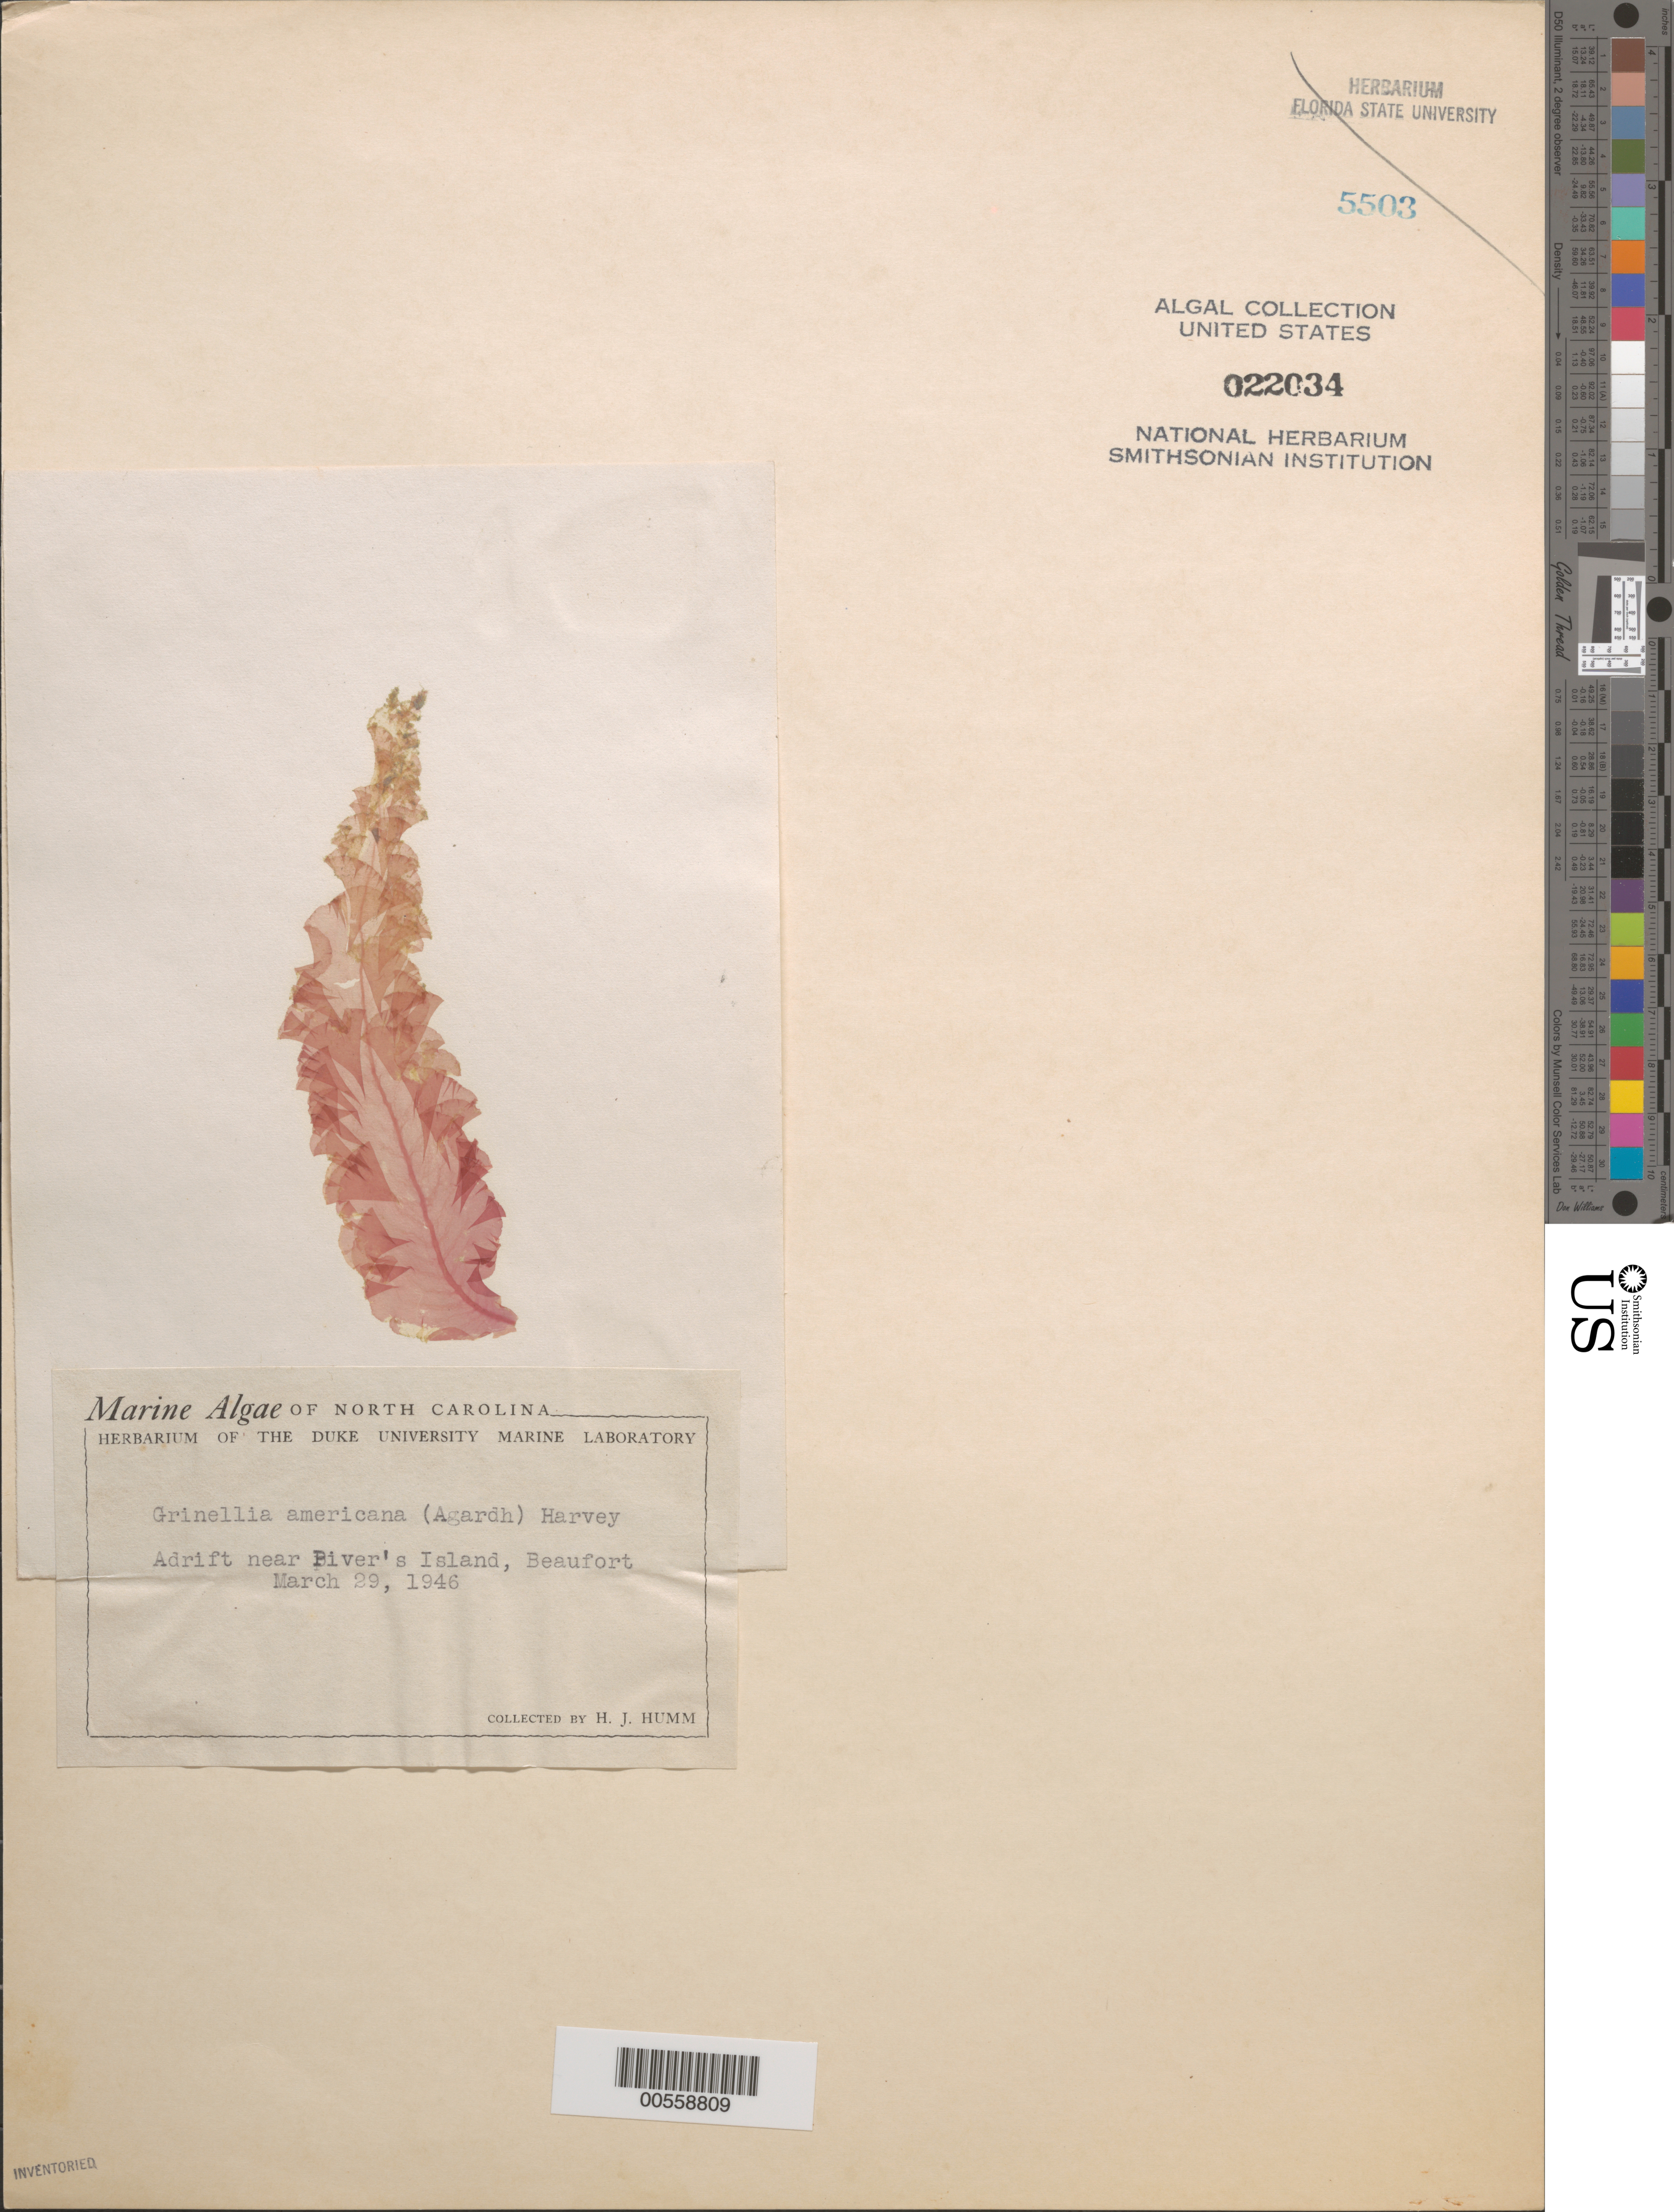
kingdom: Plantae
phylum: Rhodophyta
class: Florideophyceae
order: Ceramiales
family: Delesseriaceae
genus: Grinnellia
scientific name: Grinnellia americana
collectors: H. J. Humm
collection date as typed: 29 Mar 1946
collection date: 1946-03-29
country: United States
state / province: North Carolina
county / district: Carteret County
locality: Beaufort, near Piver's Island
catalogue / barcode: US 22034